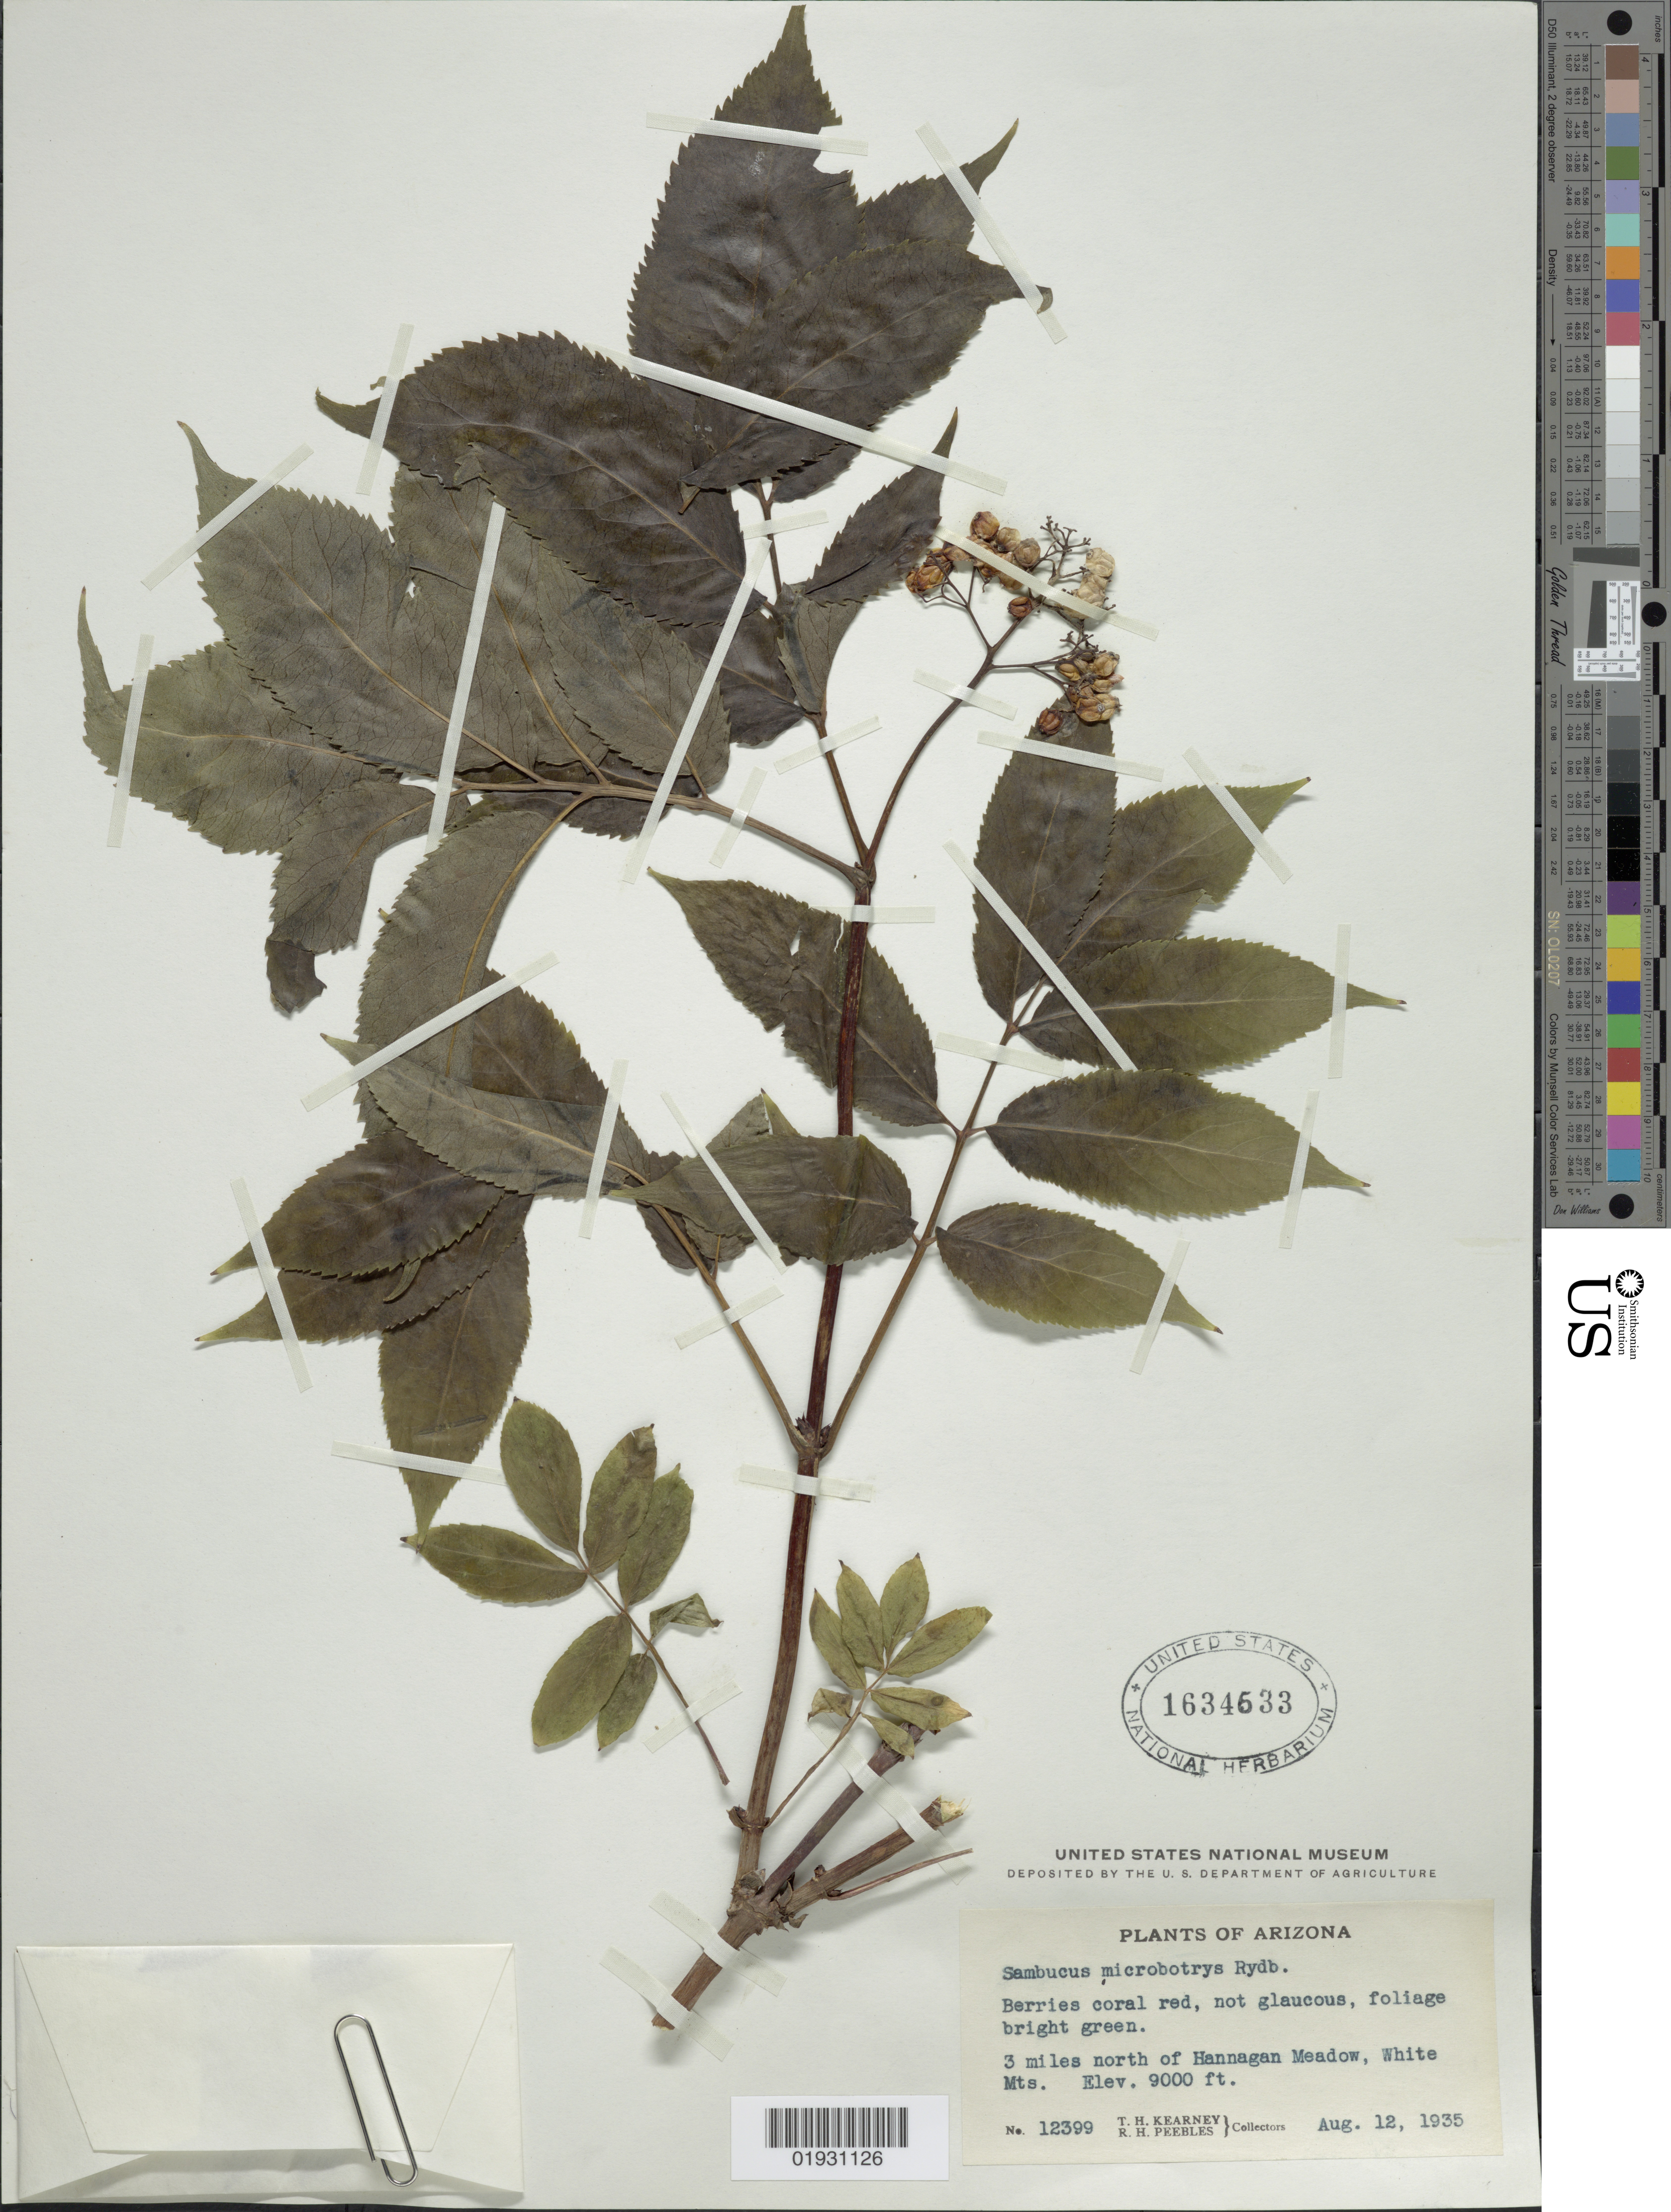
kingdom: Plantae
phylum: Tracheophyta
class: Magnoliopsida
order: Dipsacales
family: Viburnaceae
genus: Sambucus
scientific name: Sambucus microbotrys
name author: Rydb.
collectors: T. H. Kearney & R. H. Peebles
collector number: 12399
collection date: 1935-08-12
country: United States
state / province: Arizona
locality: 3 miles north of Hannagan Meadow, White Mts.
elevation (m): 2743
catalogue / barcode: US 1634633